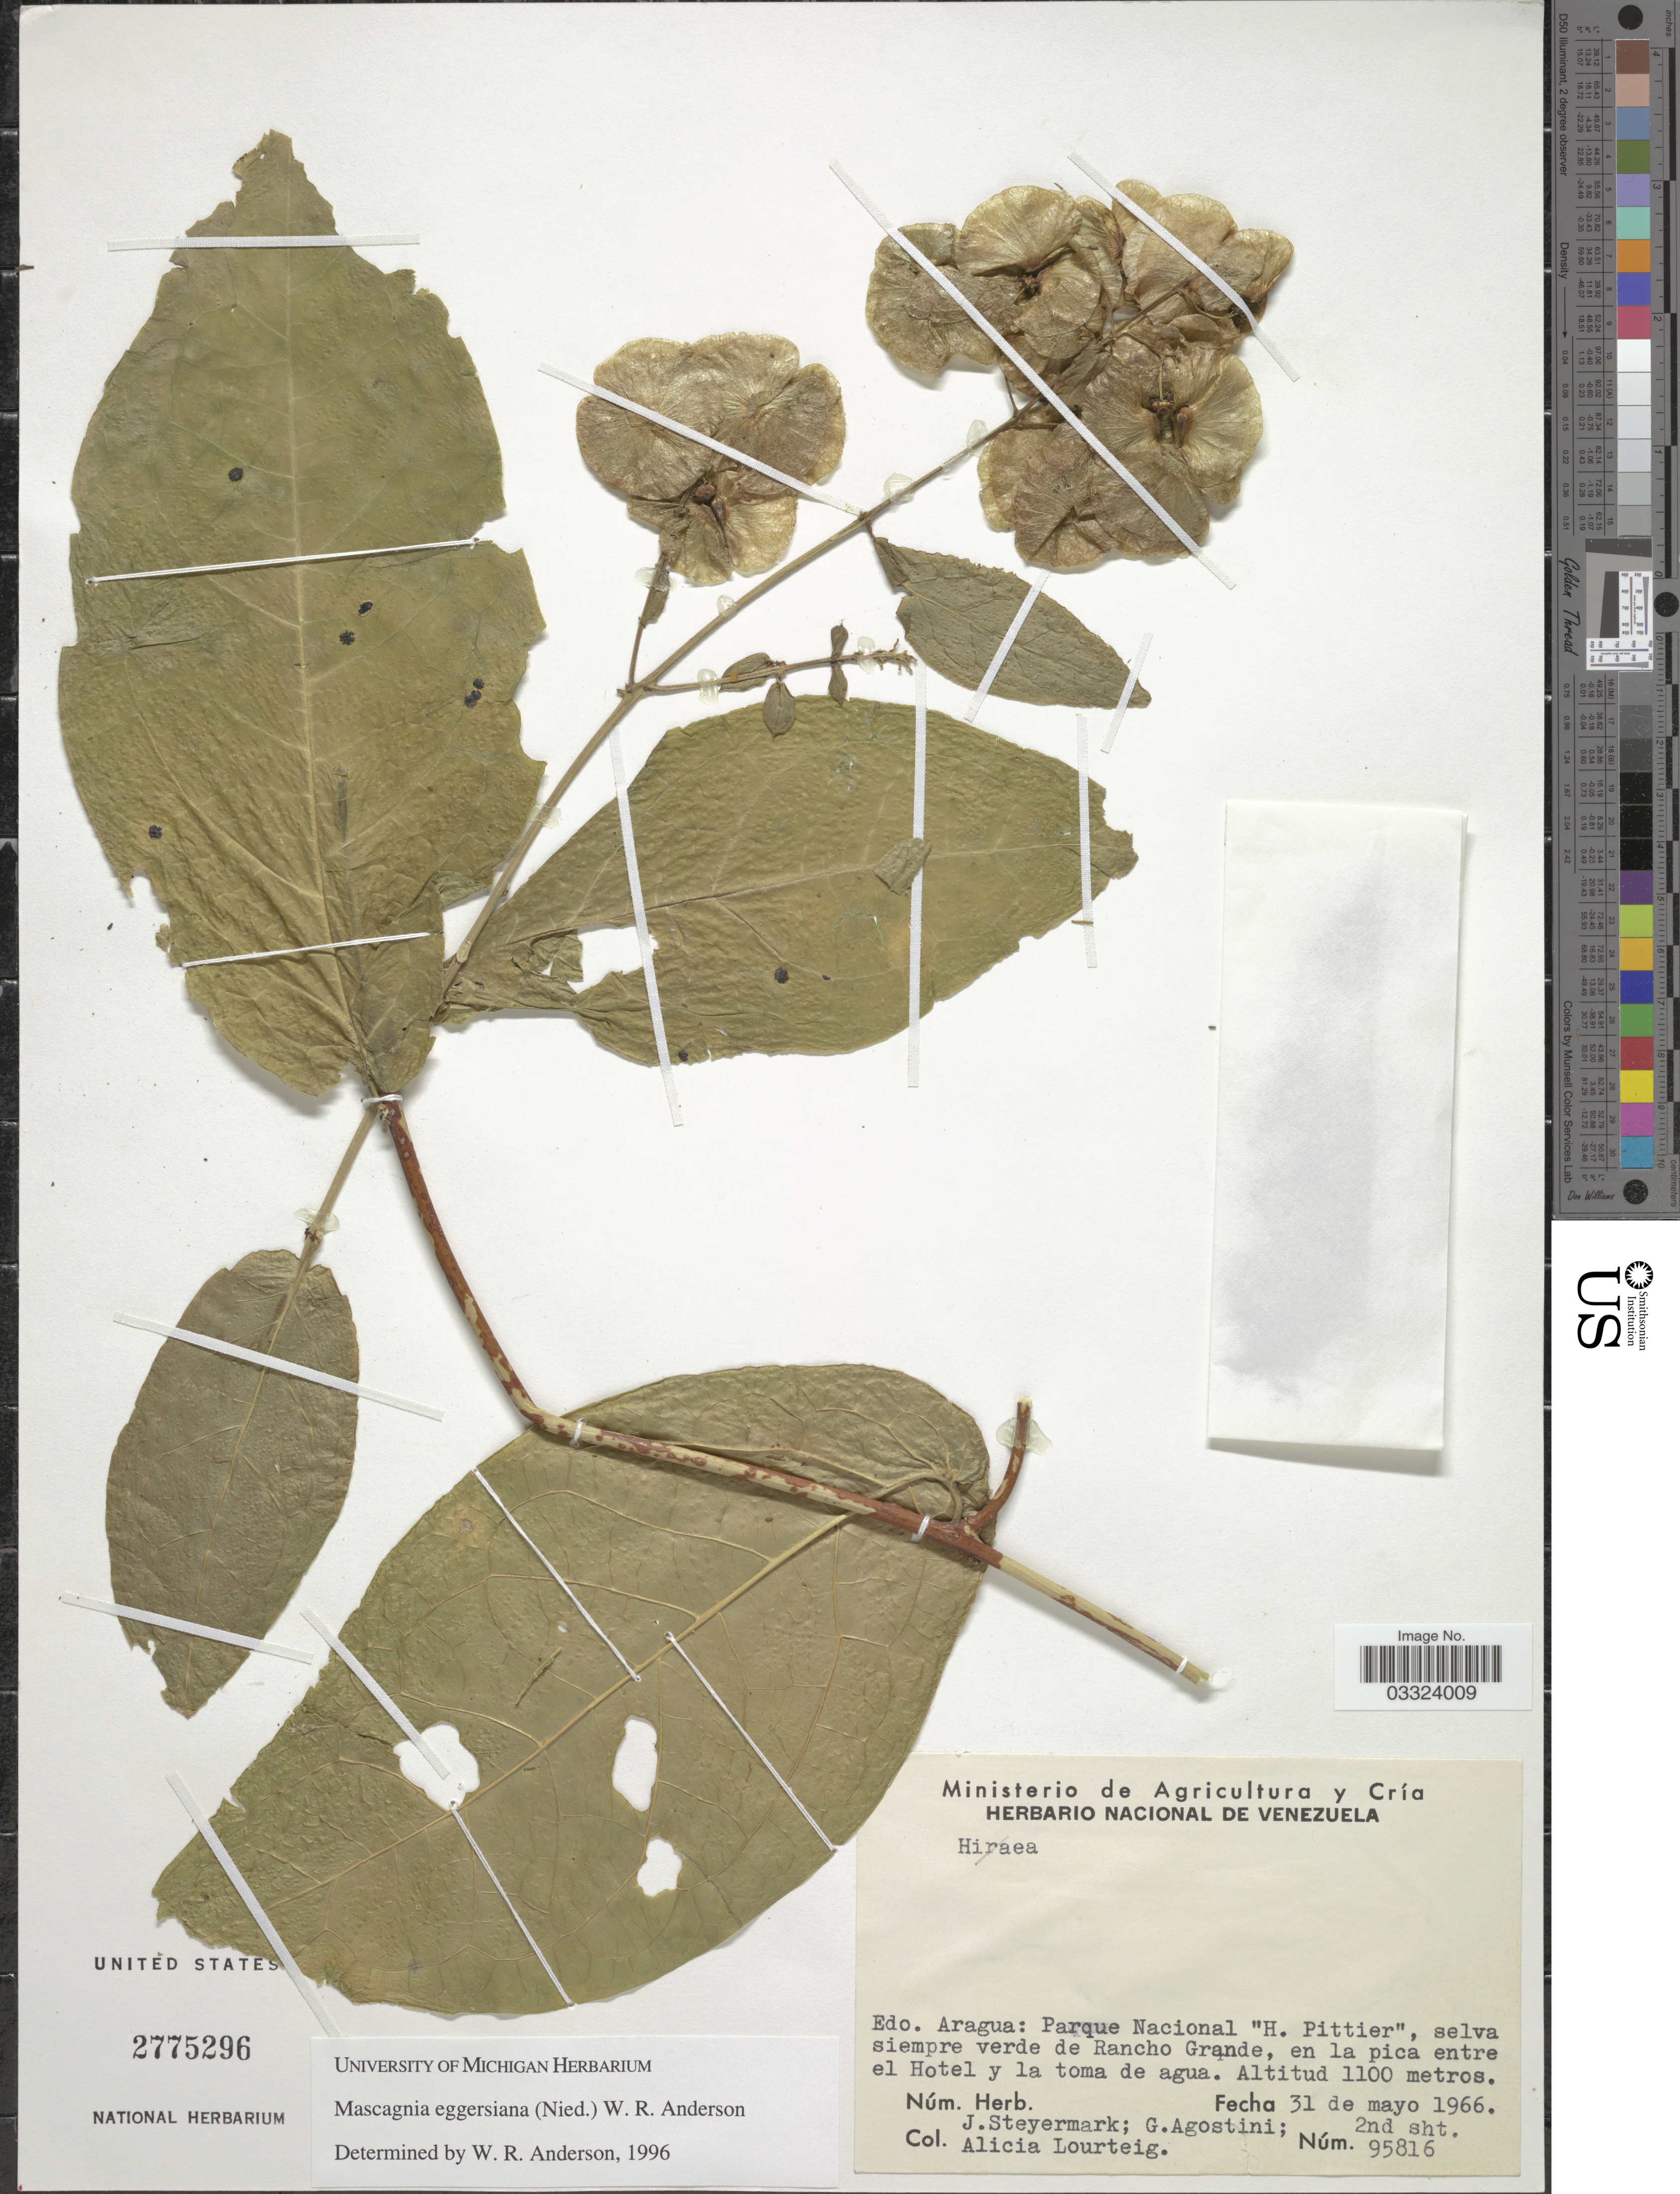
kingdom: Plantae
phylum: Tracheophyta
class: Magnoliopsida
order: Malpighiales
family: Malpighiaceae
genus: Mascagnia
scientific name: Mascagnia eggersiana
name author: (Nied.) W.R. Anderson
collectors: J. Steyermark, G. Agostini & A. Lourteig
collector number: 95816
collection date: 1966-05-31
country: Venezuela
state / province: Aragua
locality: Parque Nacional "H. Pittier", selva siempre verde de Rancho Grande, en la pica entre el Hotel y la toma de agua.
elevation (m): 1100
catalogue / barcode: US 2775296